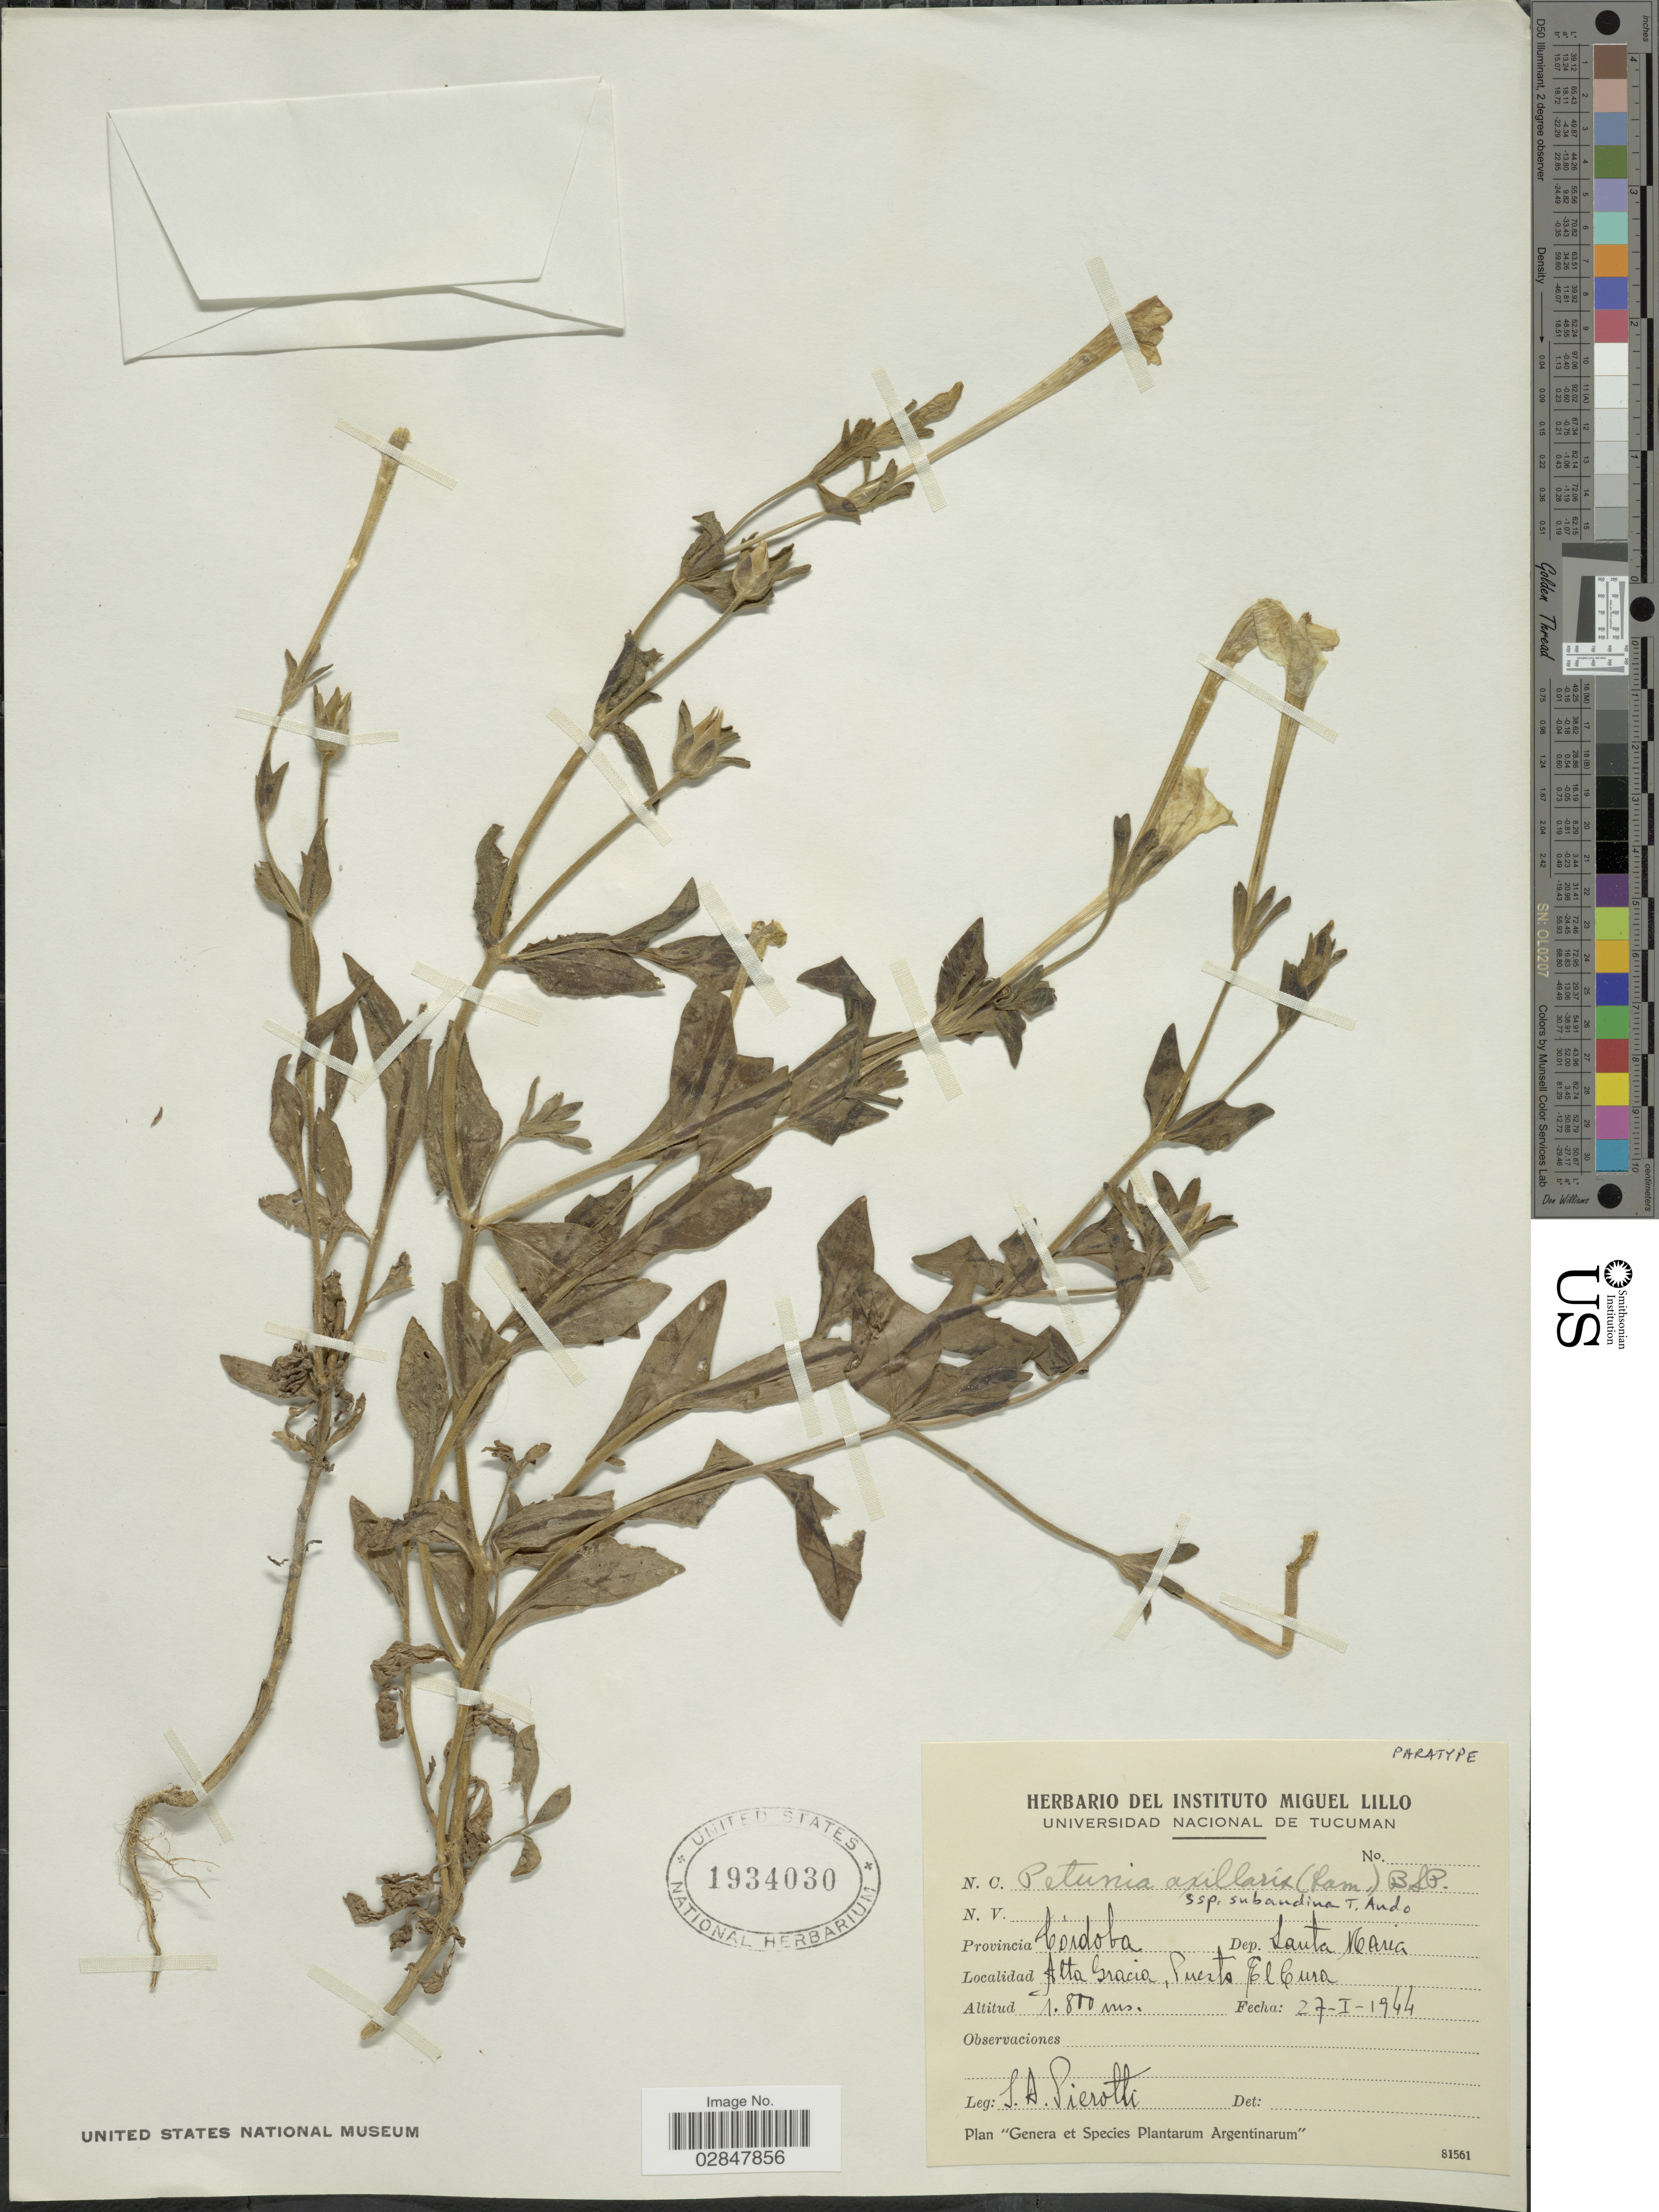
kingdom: Plantae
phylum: Tracheophyta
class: Magnoliopsida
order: Solanales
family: Solanaceae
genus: Petunia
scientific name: Petunia axillaris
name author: (Lam.) Britton, Stearns & Poggenb.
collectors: S. A. Pierotti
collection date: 1944-01-27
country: Argentina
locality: Provincia Cordoba, Dep. Santa Maria, Alta Gracia, Puerto El Cura.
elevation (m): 1800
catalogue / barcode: US 1934030